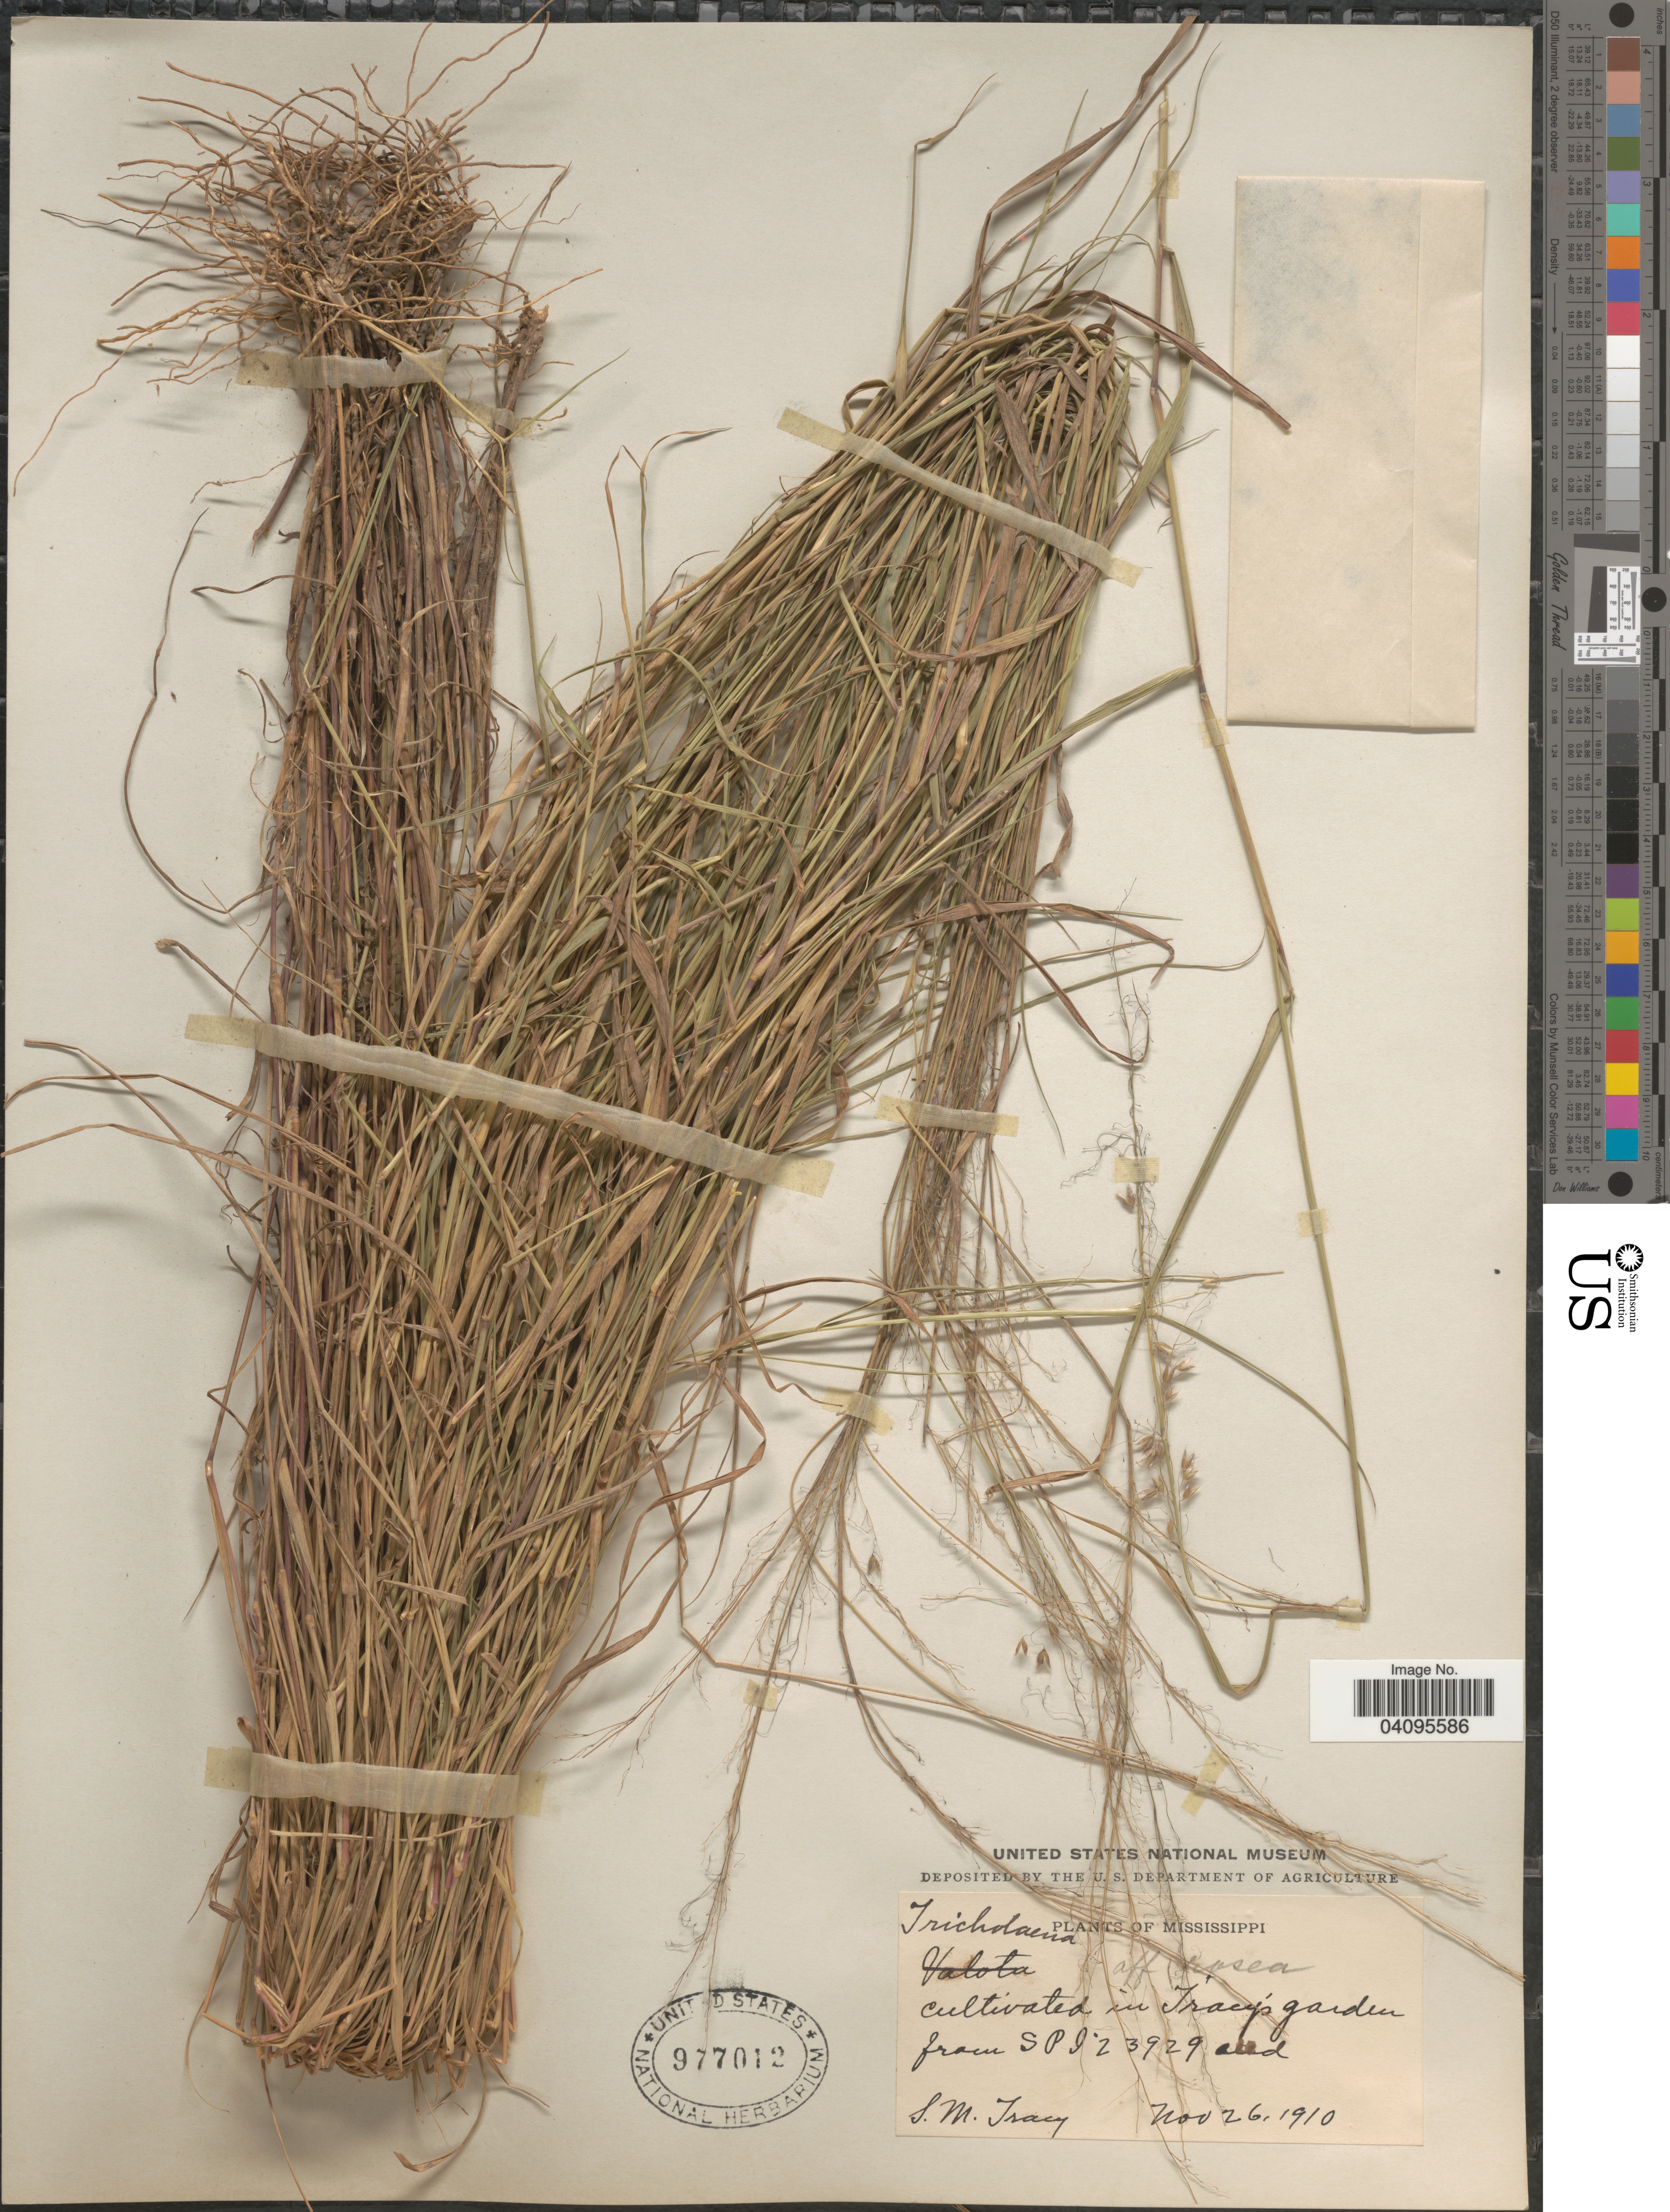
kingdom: Plantae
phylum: Tracheophyta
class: Liliopsida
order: Poales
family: Poaceae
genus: Melinis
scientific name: Melinis repens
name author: (Willd.) Zizka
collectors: S. M. Tracy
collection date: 1910-11-26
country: United States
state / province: Mississippi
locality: Cultivated in Tracy's garden from SPI 23929.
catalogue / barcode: US 977012